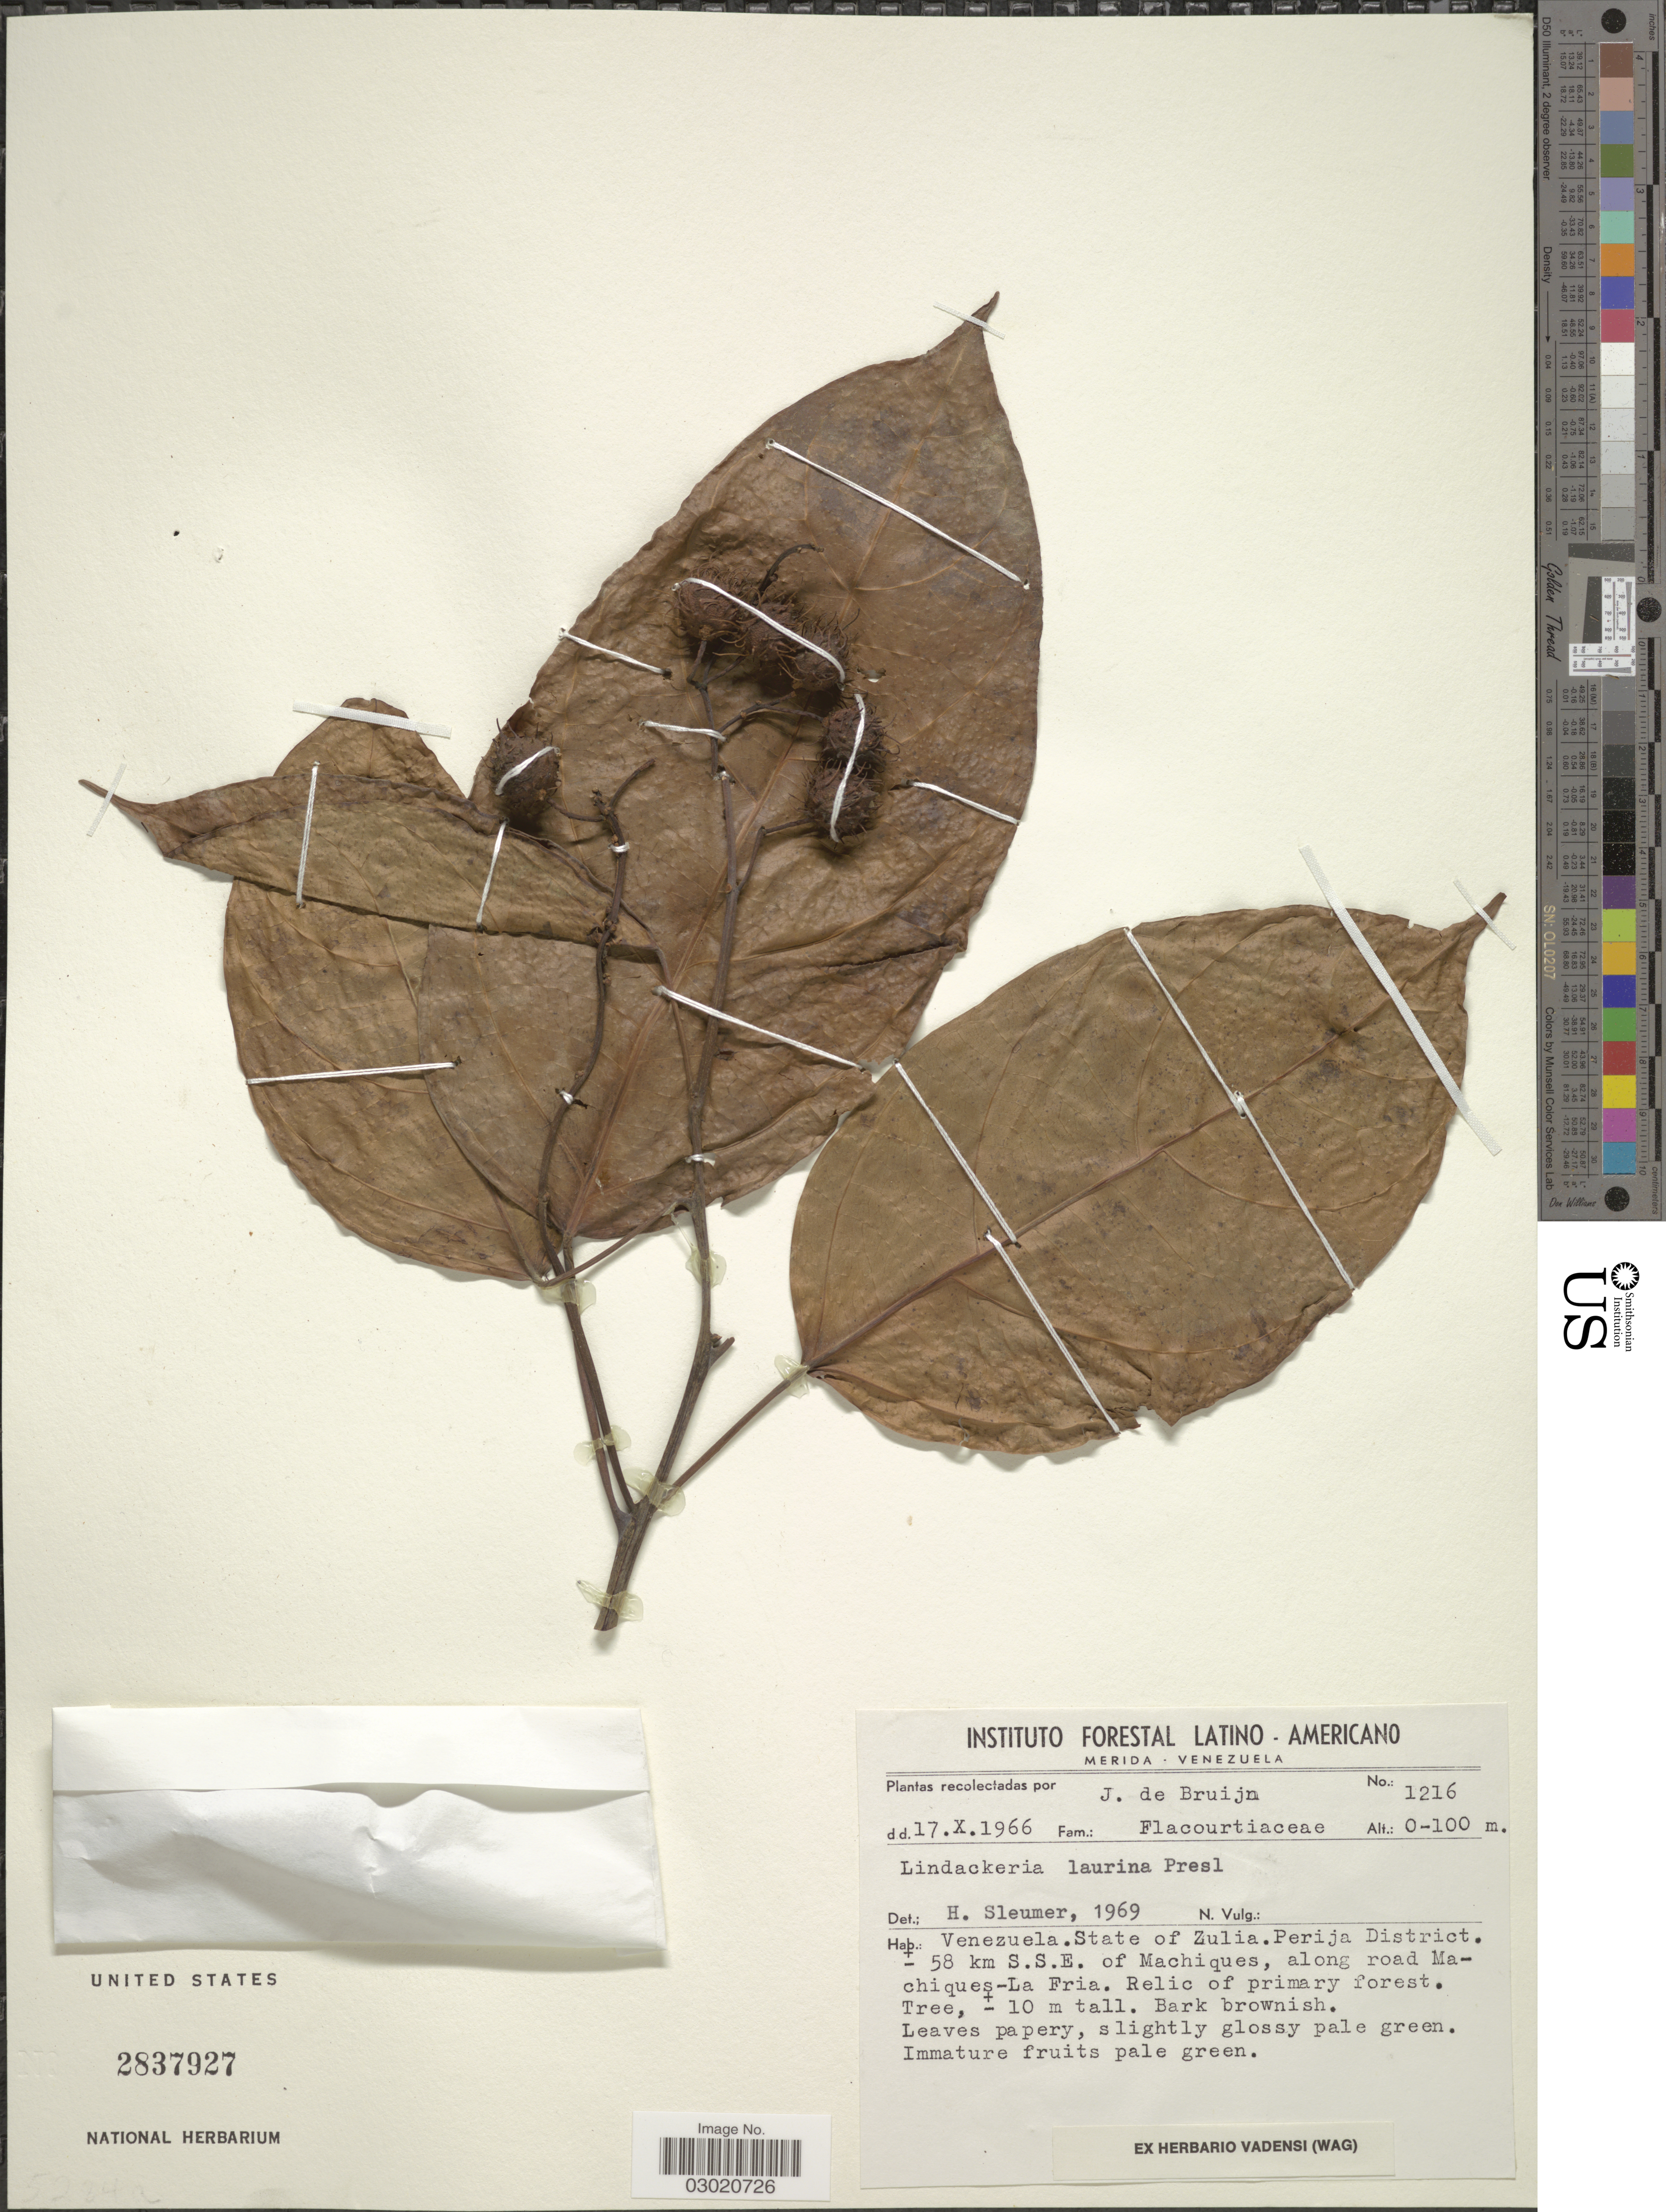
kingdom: Plantae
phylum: Tracheophyta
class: Magnoliopsida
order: Malpighiales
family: Achariaceae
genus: Lindackeria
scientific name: Lindackeria laurina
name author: C. Presl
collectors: J. Bruijn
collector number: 1216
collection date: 1966-10-17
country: Venezuela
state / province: Zulia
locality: Perija District, ± 58 km S.S.E. of Machiques, along road Machiqys - La Fria.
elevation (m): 0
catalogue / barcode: US 2837927